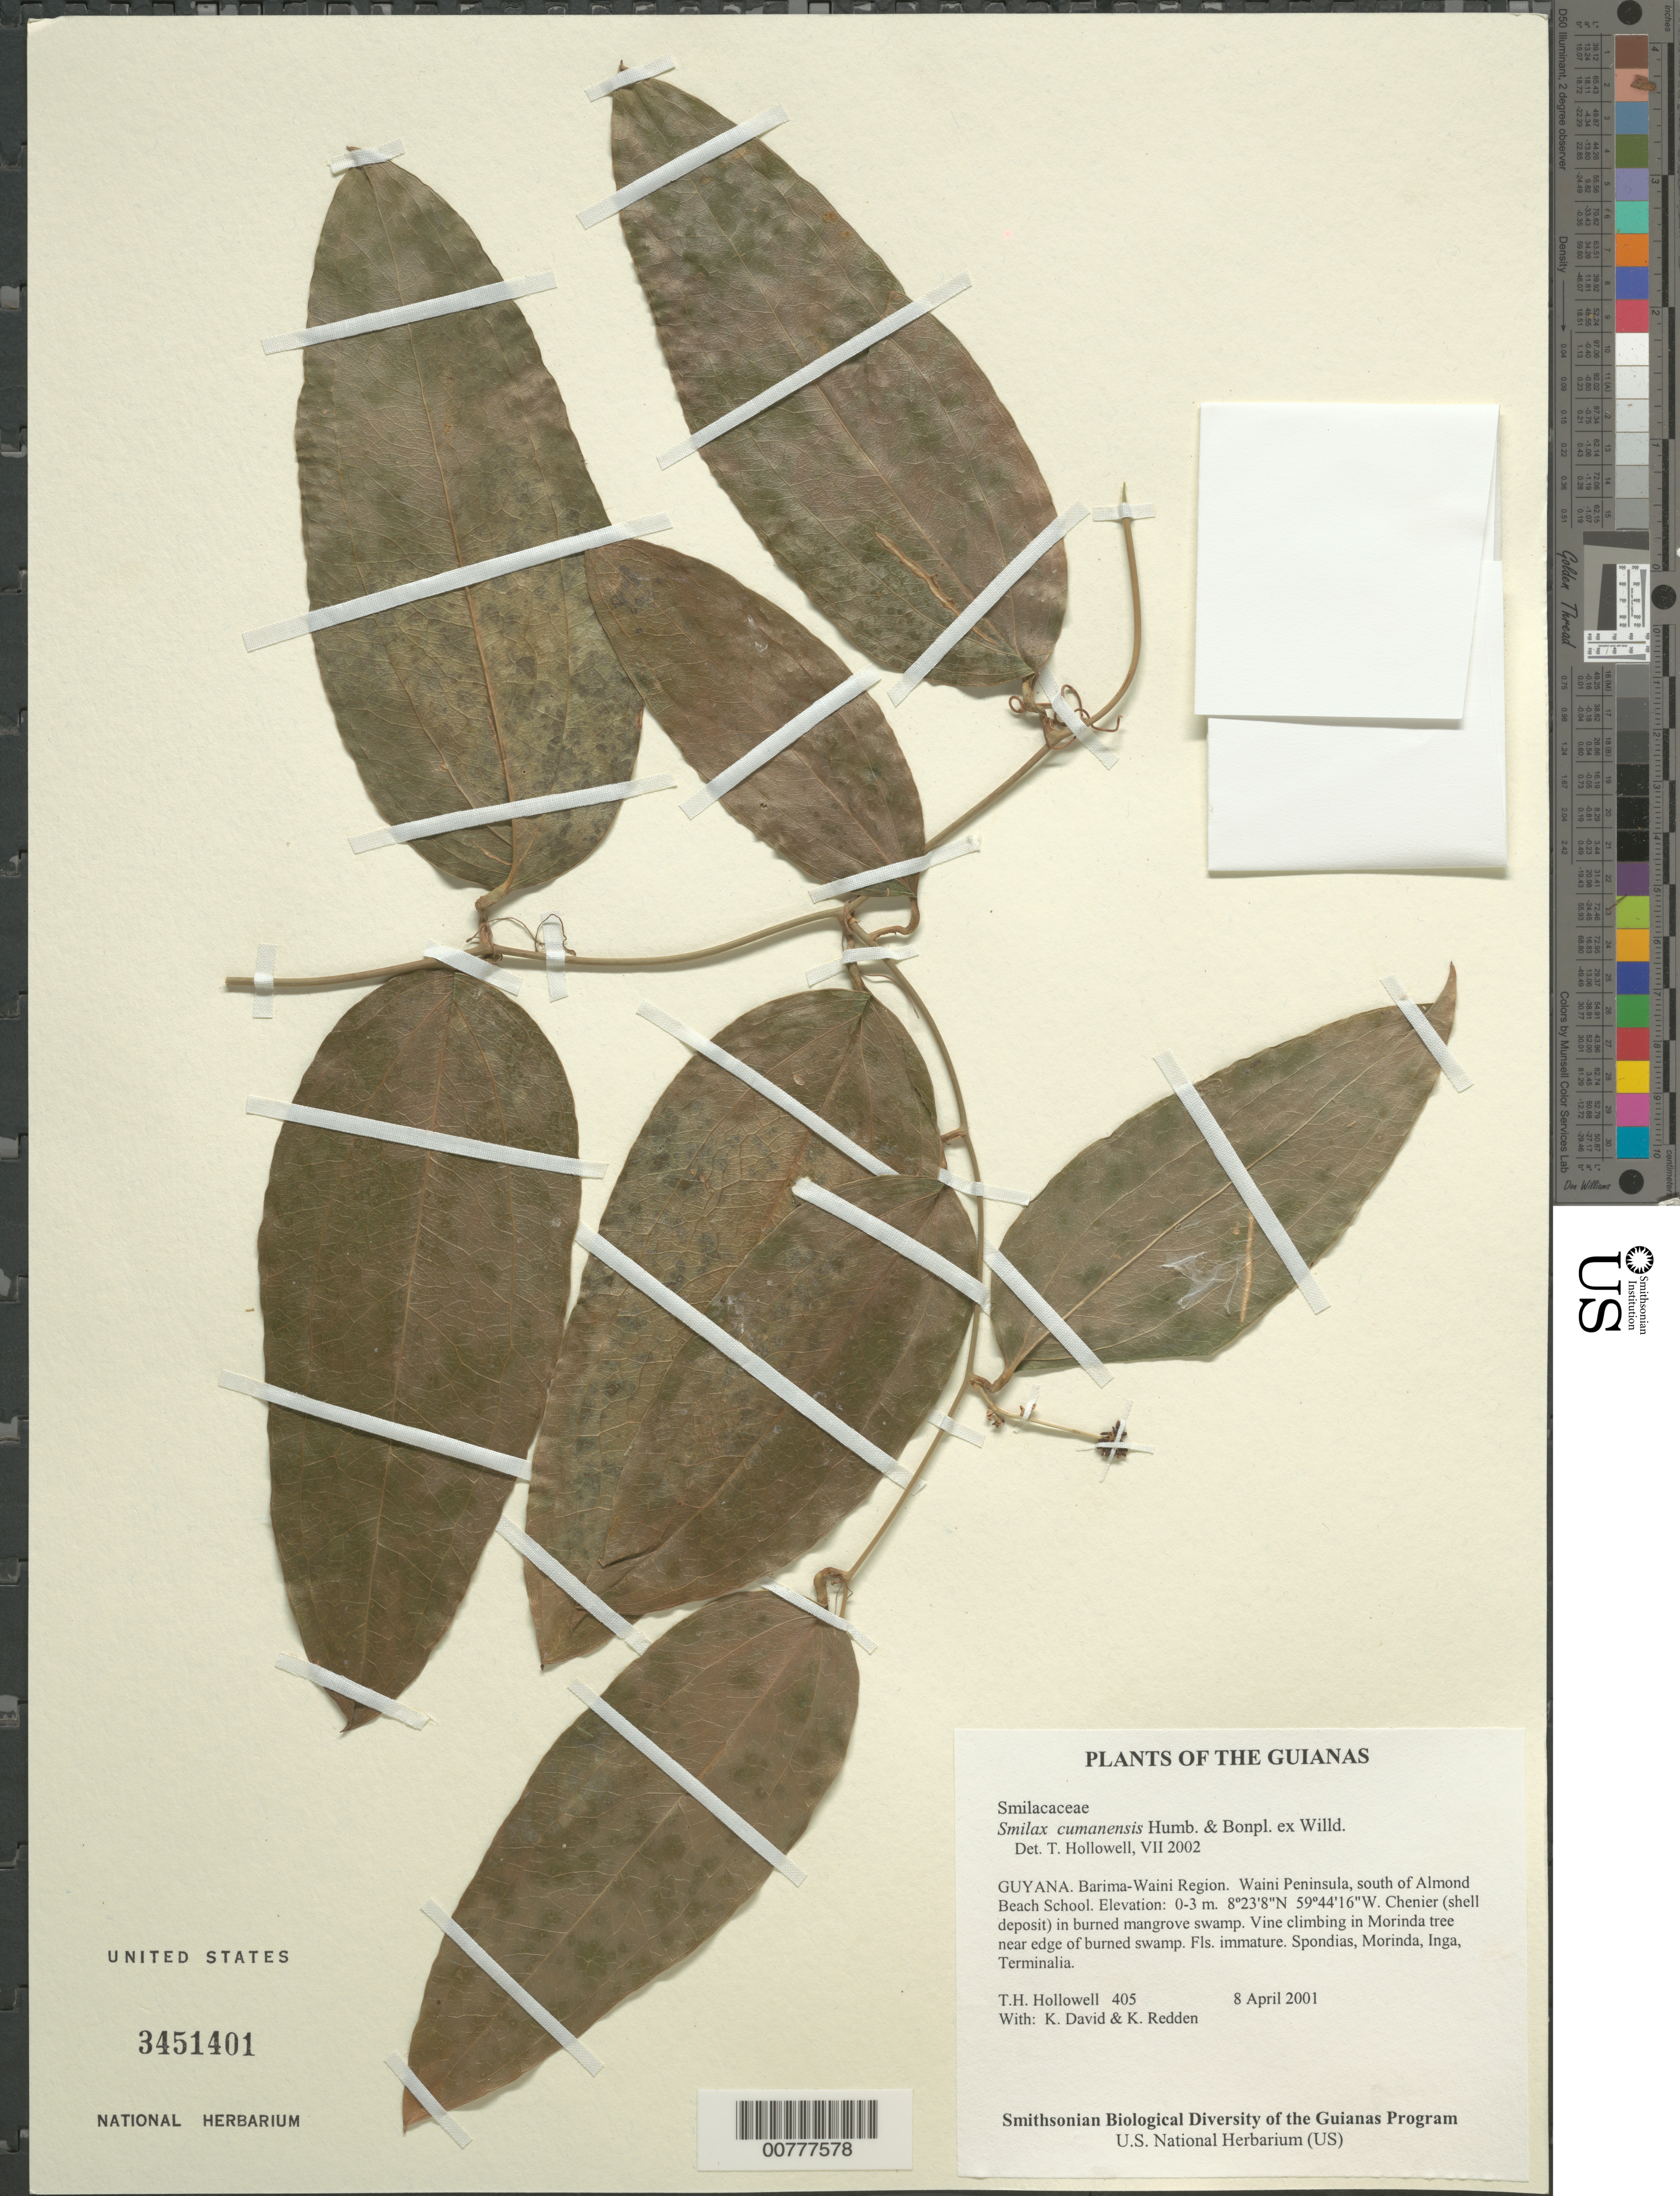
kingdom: Plantae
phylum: Tracheophyta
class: Liliopsida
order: Liliales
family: Smilacaceae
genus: Smilax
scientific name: Smilax cumanensis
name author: Humb. & Bonpl. ex Willd.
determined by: Hollowell, T. H., (BOT), Smithsonian Institution - National Museum of Natural History (UNITED STATES)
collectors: T. Hollowell, K. David & K. M. Redden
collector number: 405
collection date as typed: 8 April 2001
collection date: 2001-04-08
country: Guyana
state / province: Barima-Waini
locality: Waini Peninsula, south of Almond Beach School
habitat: Chenier (shell deposit) in burned mangrove swamp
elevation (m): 0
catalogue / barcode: US 3451401